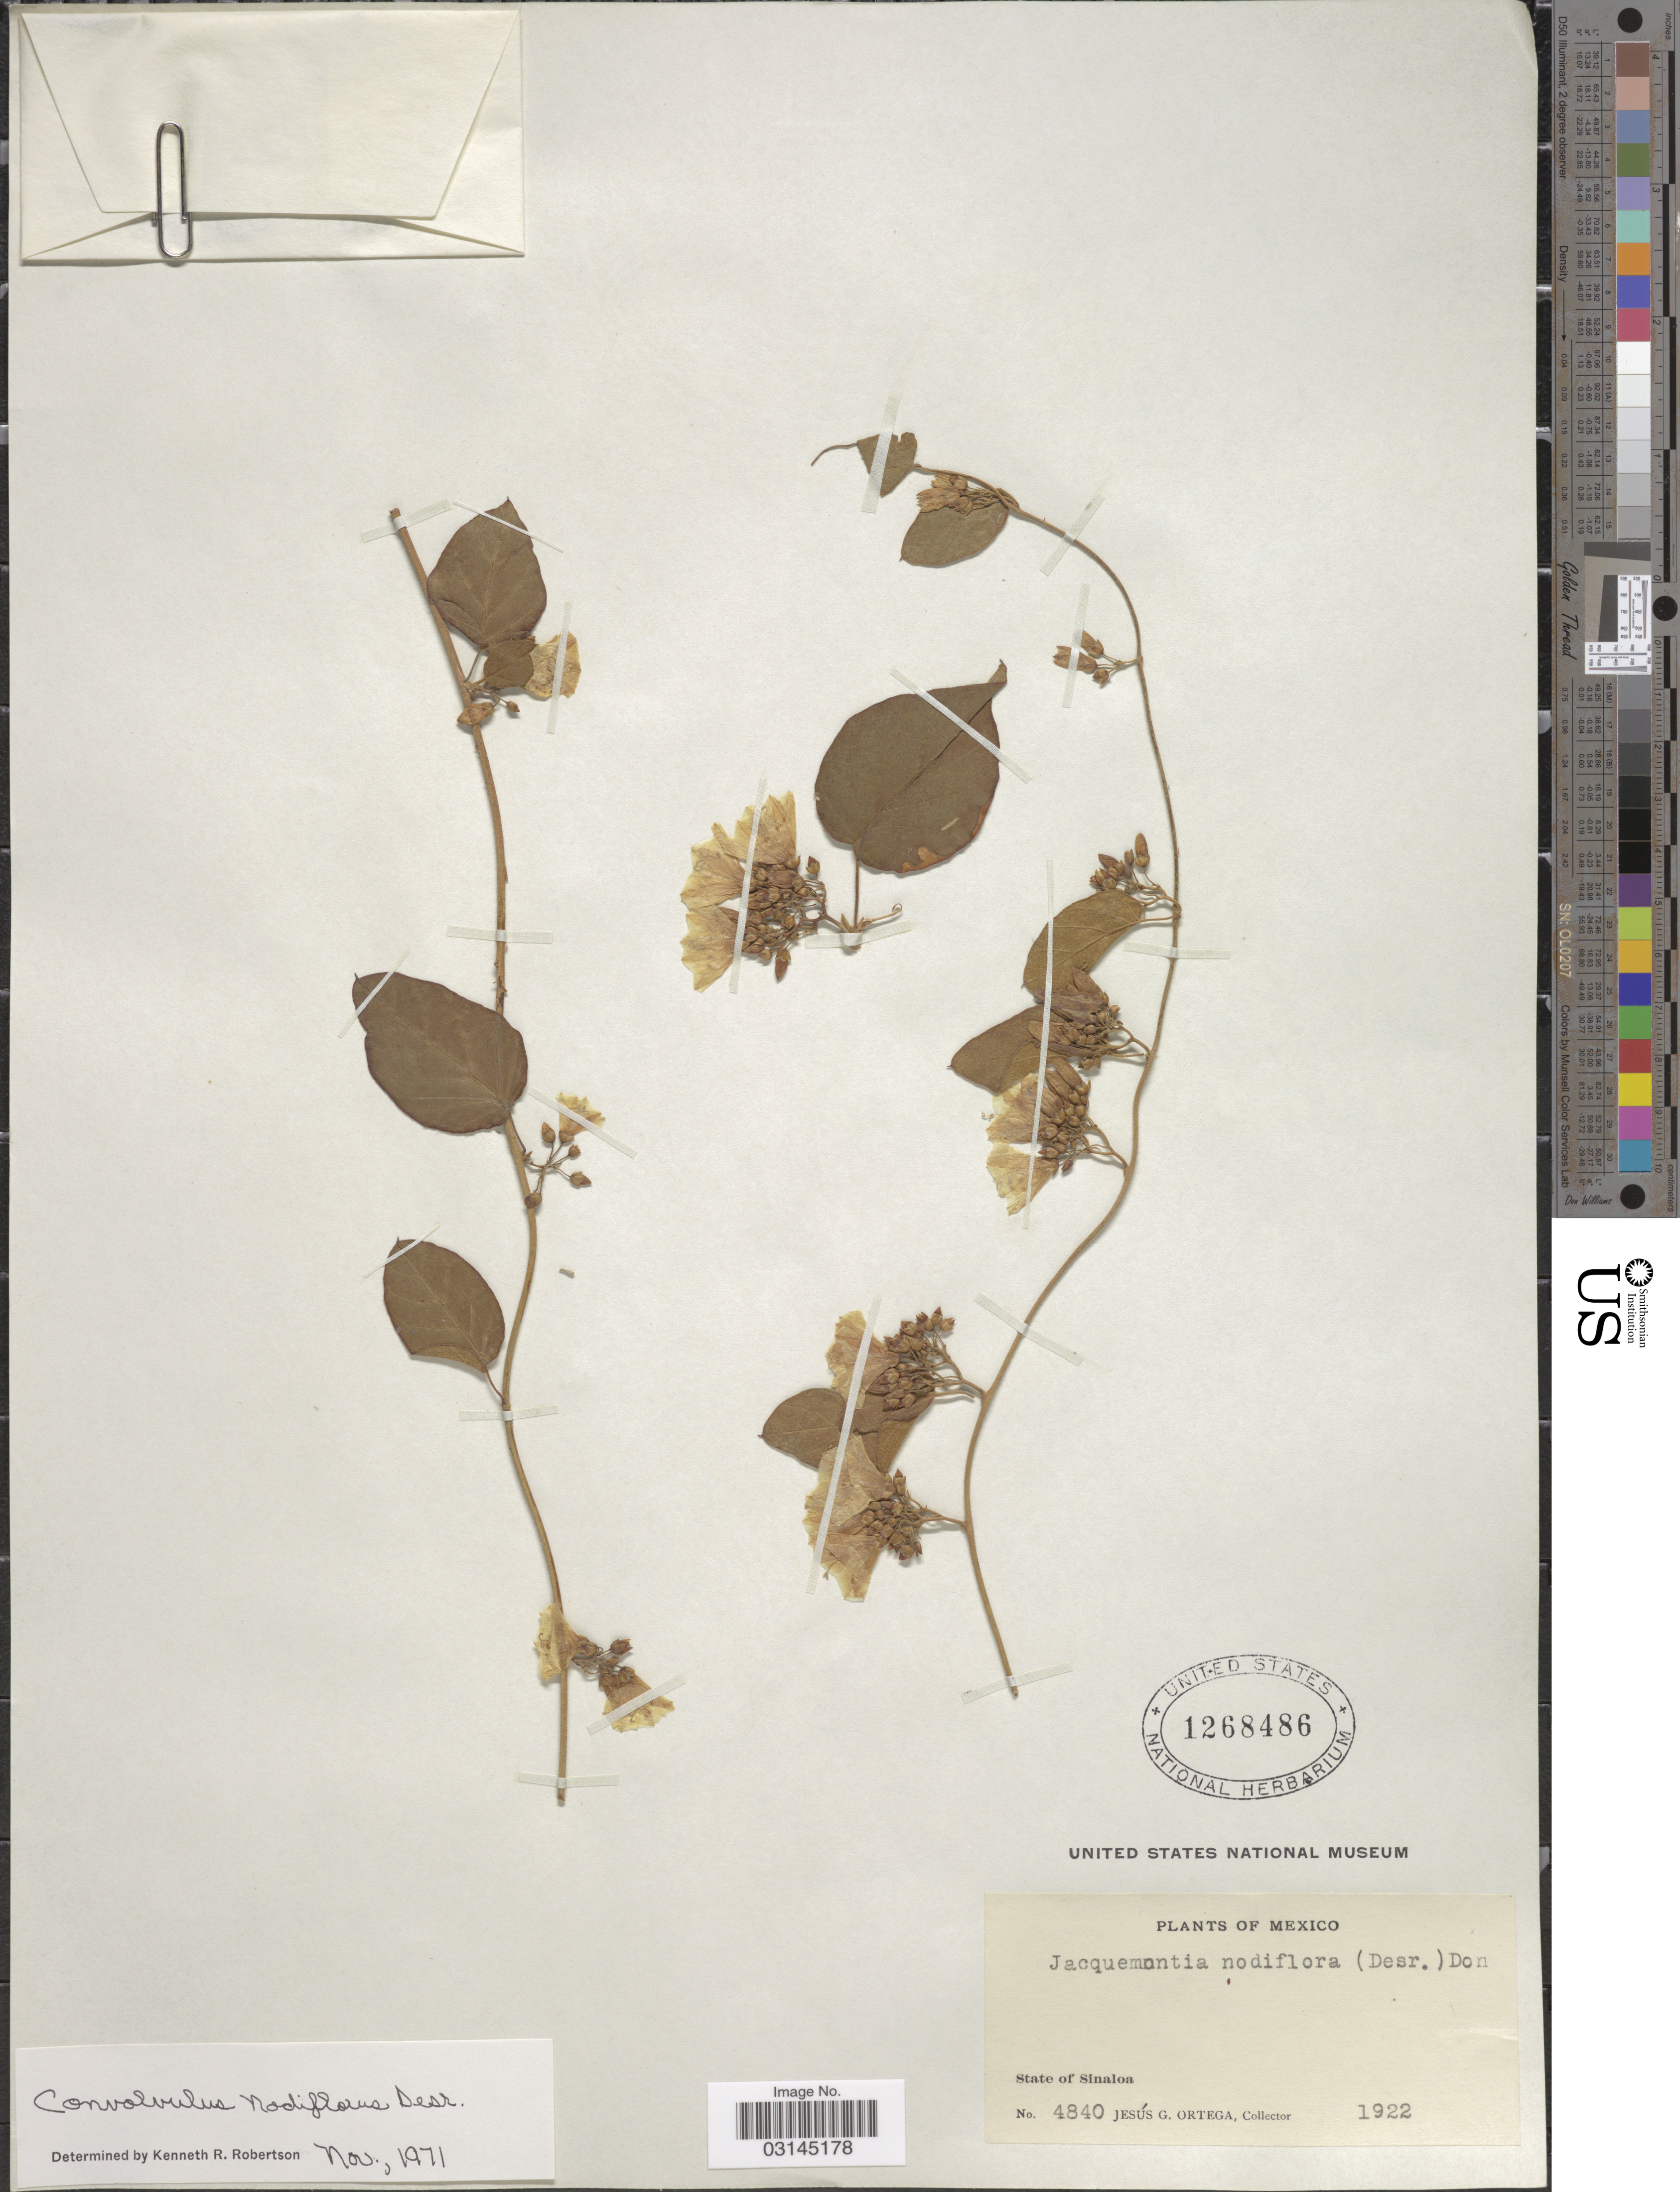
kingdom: Plantae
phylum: Tracheophyta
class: Magnoliopsida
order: Solanales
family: Convolvulaceae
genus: Convolvulus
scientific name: Convolvulus nodiflorus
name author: Desr.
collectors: J. Ortega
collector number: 4840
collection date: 1922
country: Mexico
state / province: Sinaloa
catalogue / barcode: US 1268486